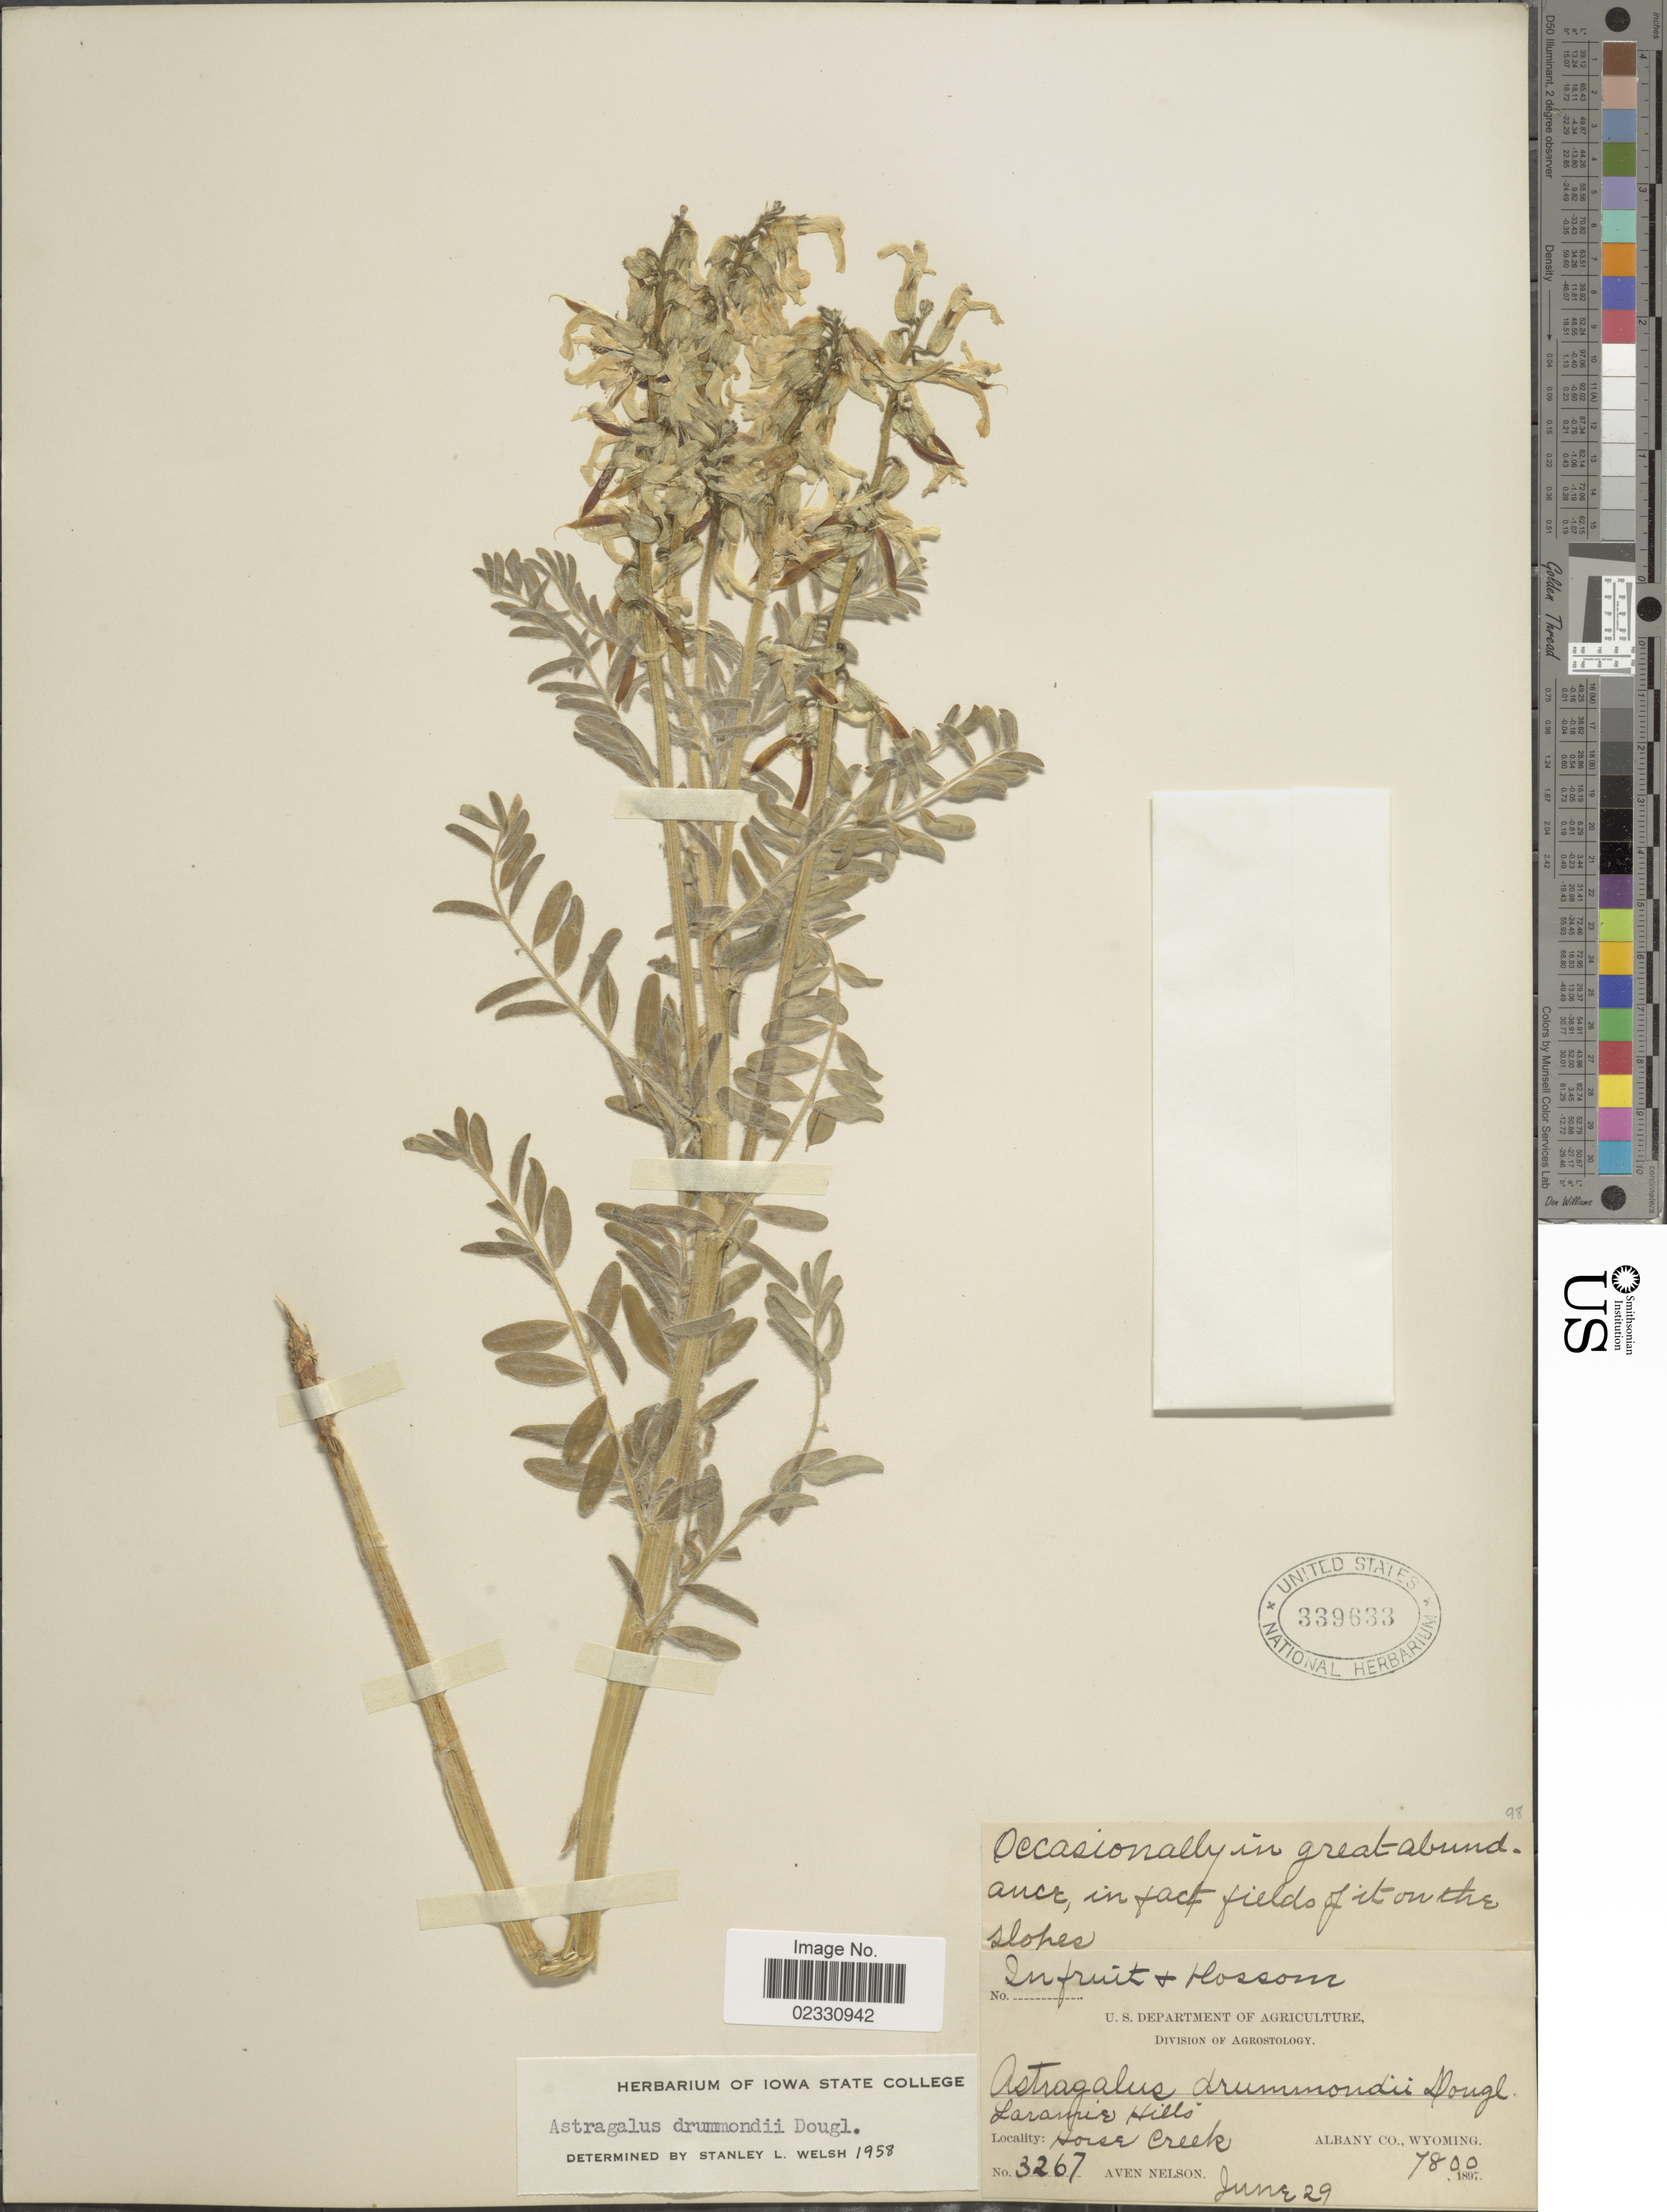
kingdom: Plantae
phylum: Tracheophyta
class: Magnoliopsida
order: Fabales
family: Fabaceae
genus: Astragalus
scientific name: Astragalus drummondii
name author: Hook.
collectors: A. Nelson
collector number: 3267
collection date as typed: Transcribed d/m/y: /6/29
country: United States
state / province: Wyoming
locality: Laramie Hills, Horse Creek, Albany Co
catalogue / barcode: US 339633